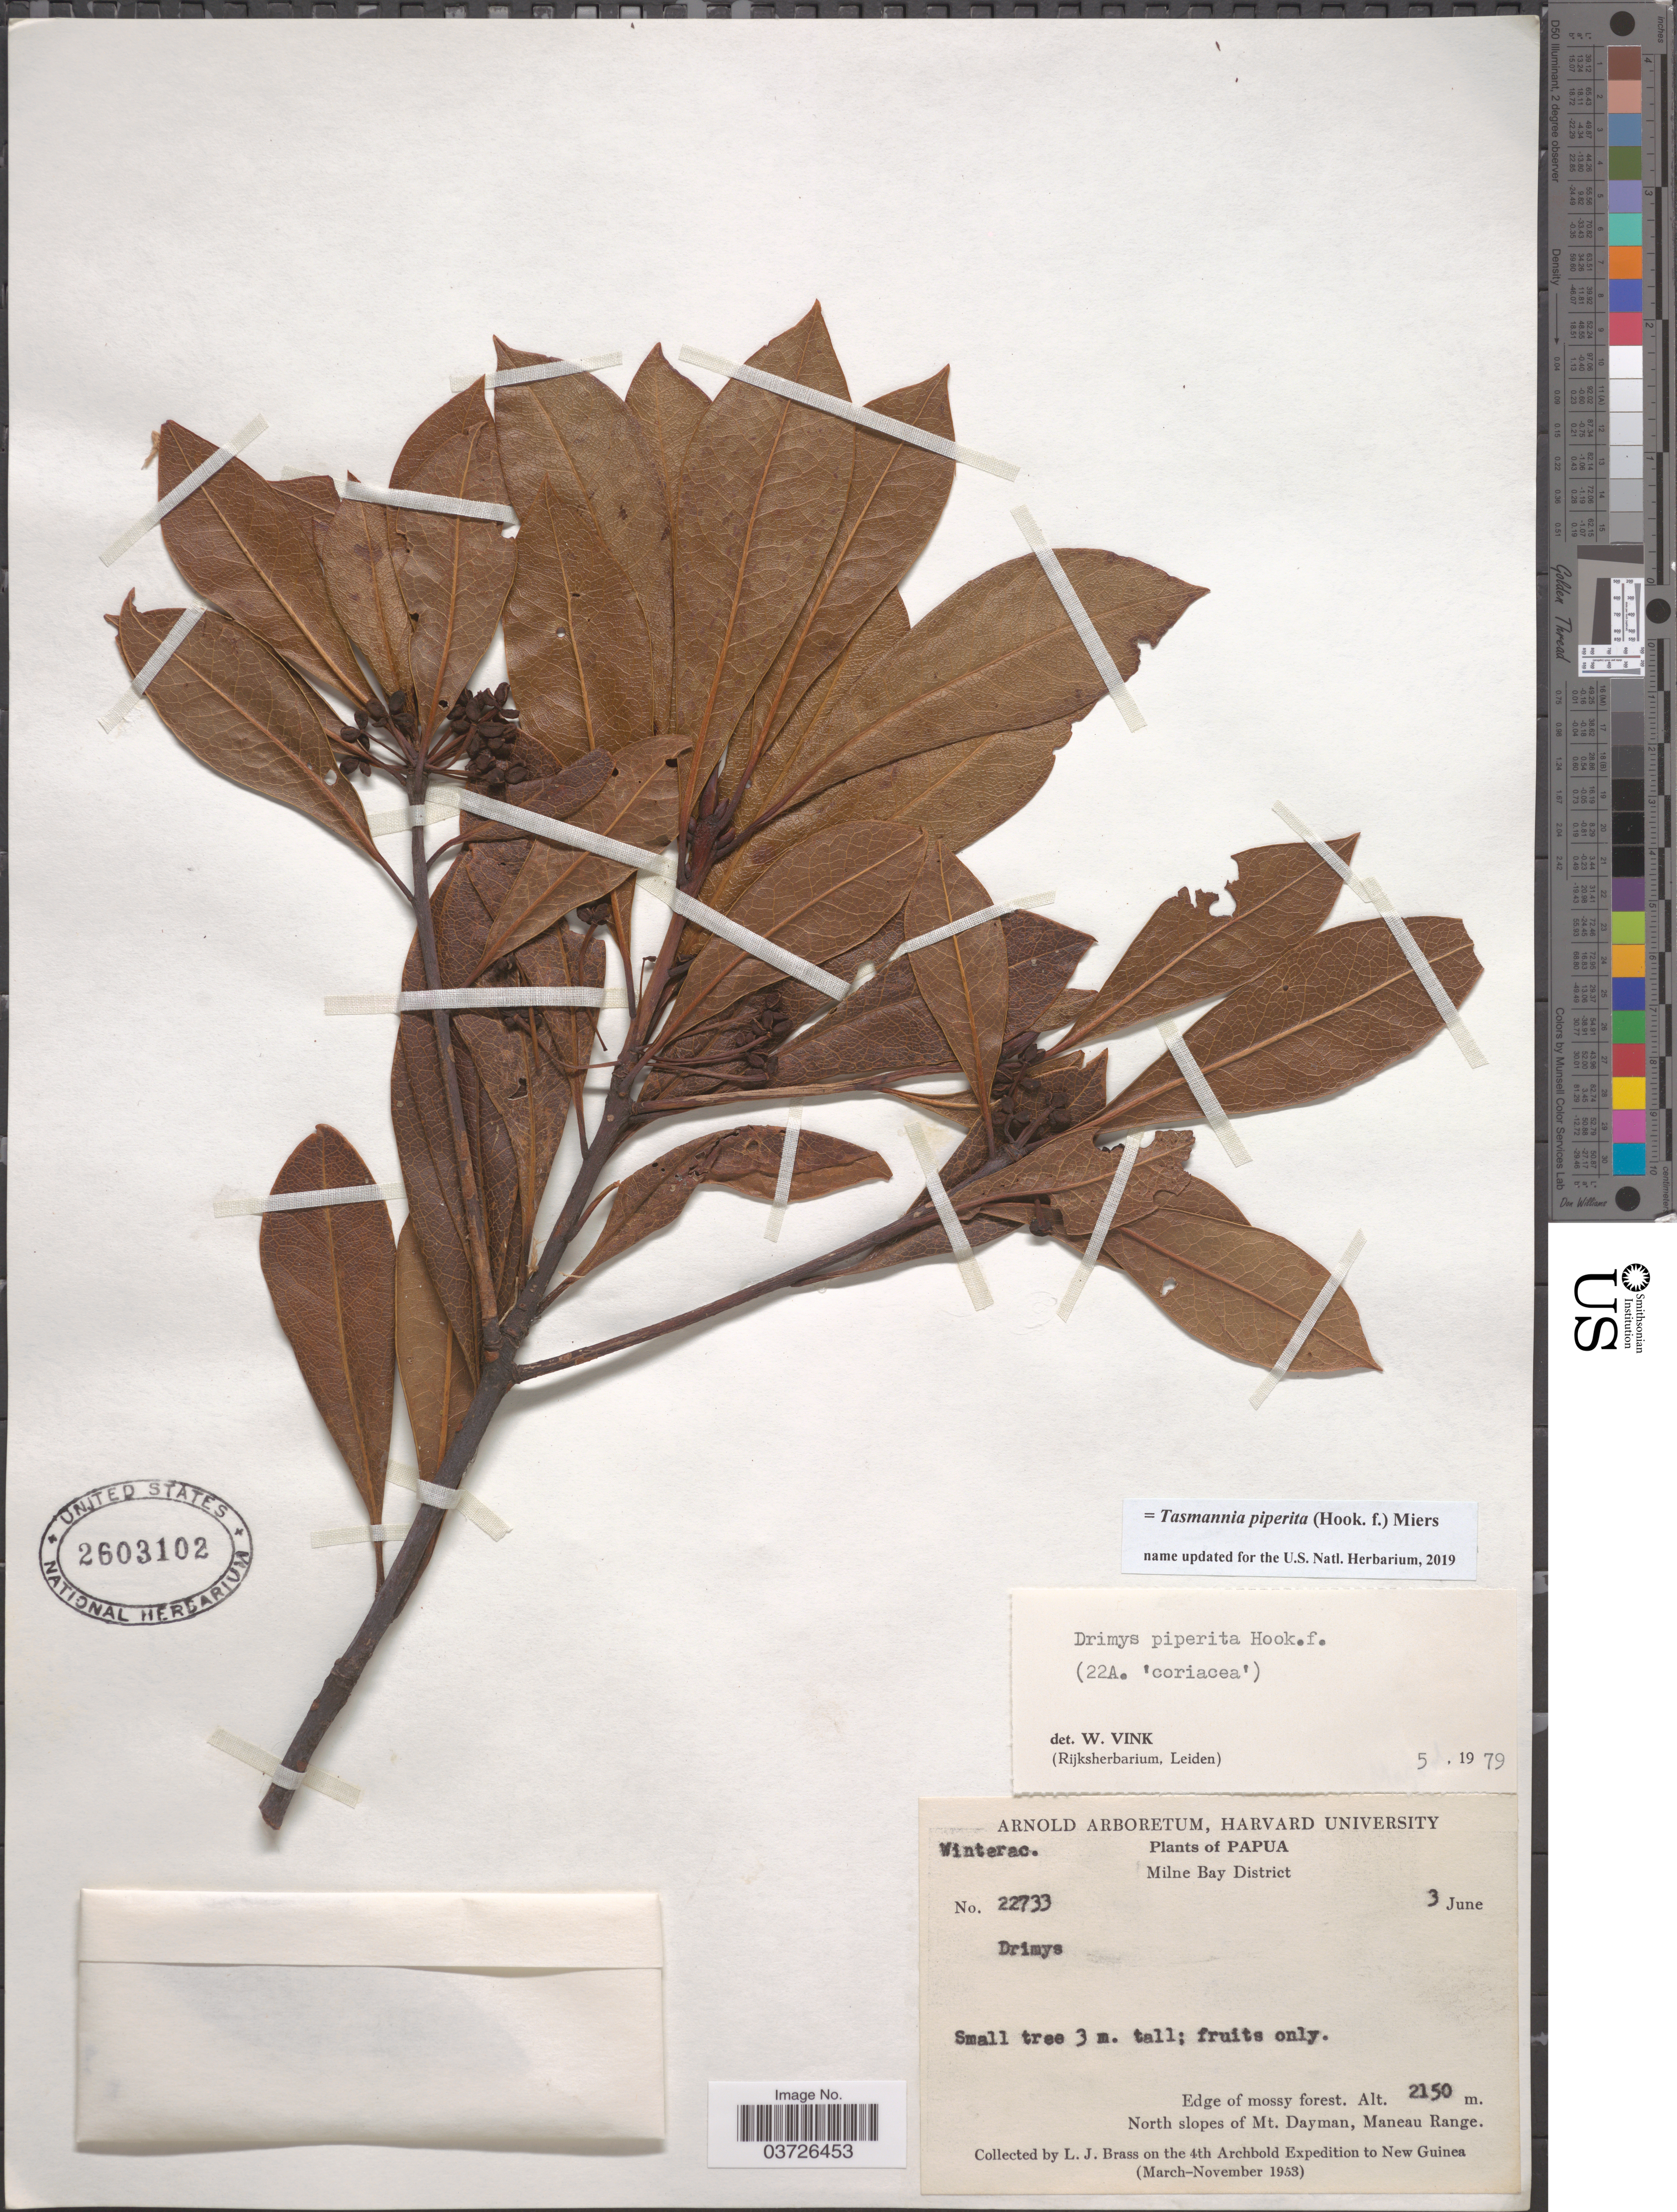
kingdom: Plantae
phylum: Tracheophyta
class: Magnoliopsida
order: Canellales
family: Winteraceae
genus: Tasmannia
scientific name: Tasmannia piperita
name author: (Hook. f.) Miers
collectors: L. J. Brass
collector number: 22733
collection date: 1953-06-03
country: Papua New Guinea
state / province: Milne Bay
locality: Papua. Milne Bay District. North slopes of Mt. Dayman, Maneau Range. New Guinea.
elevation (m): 2150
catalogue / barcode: US 2603102